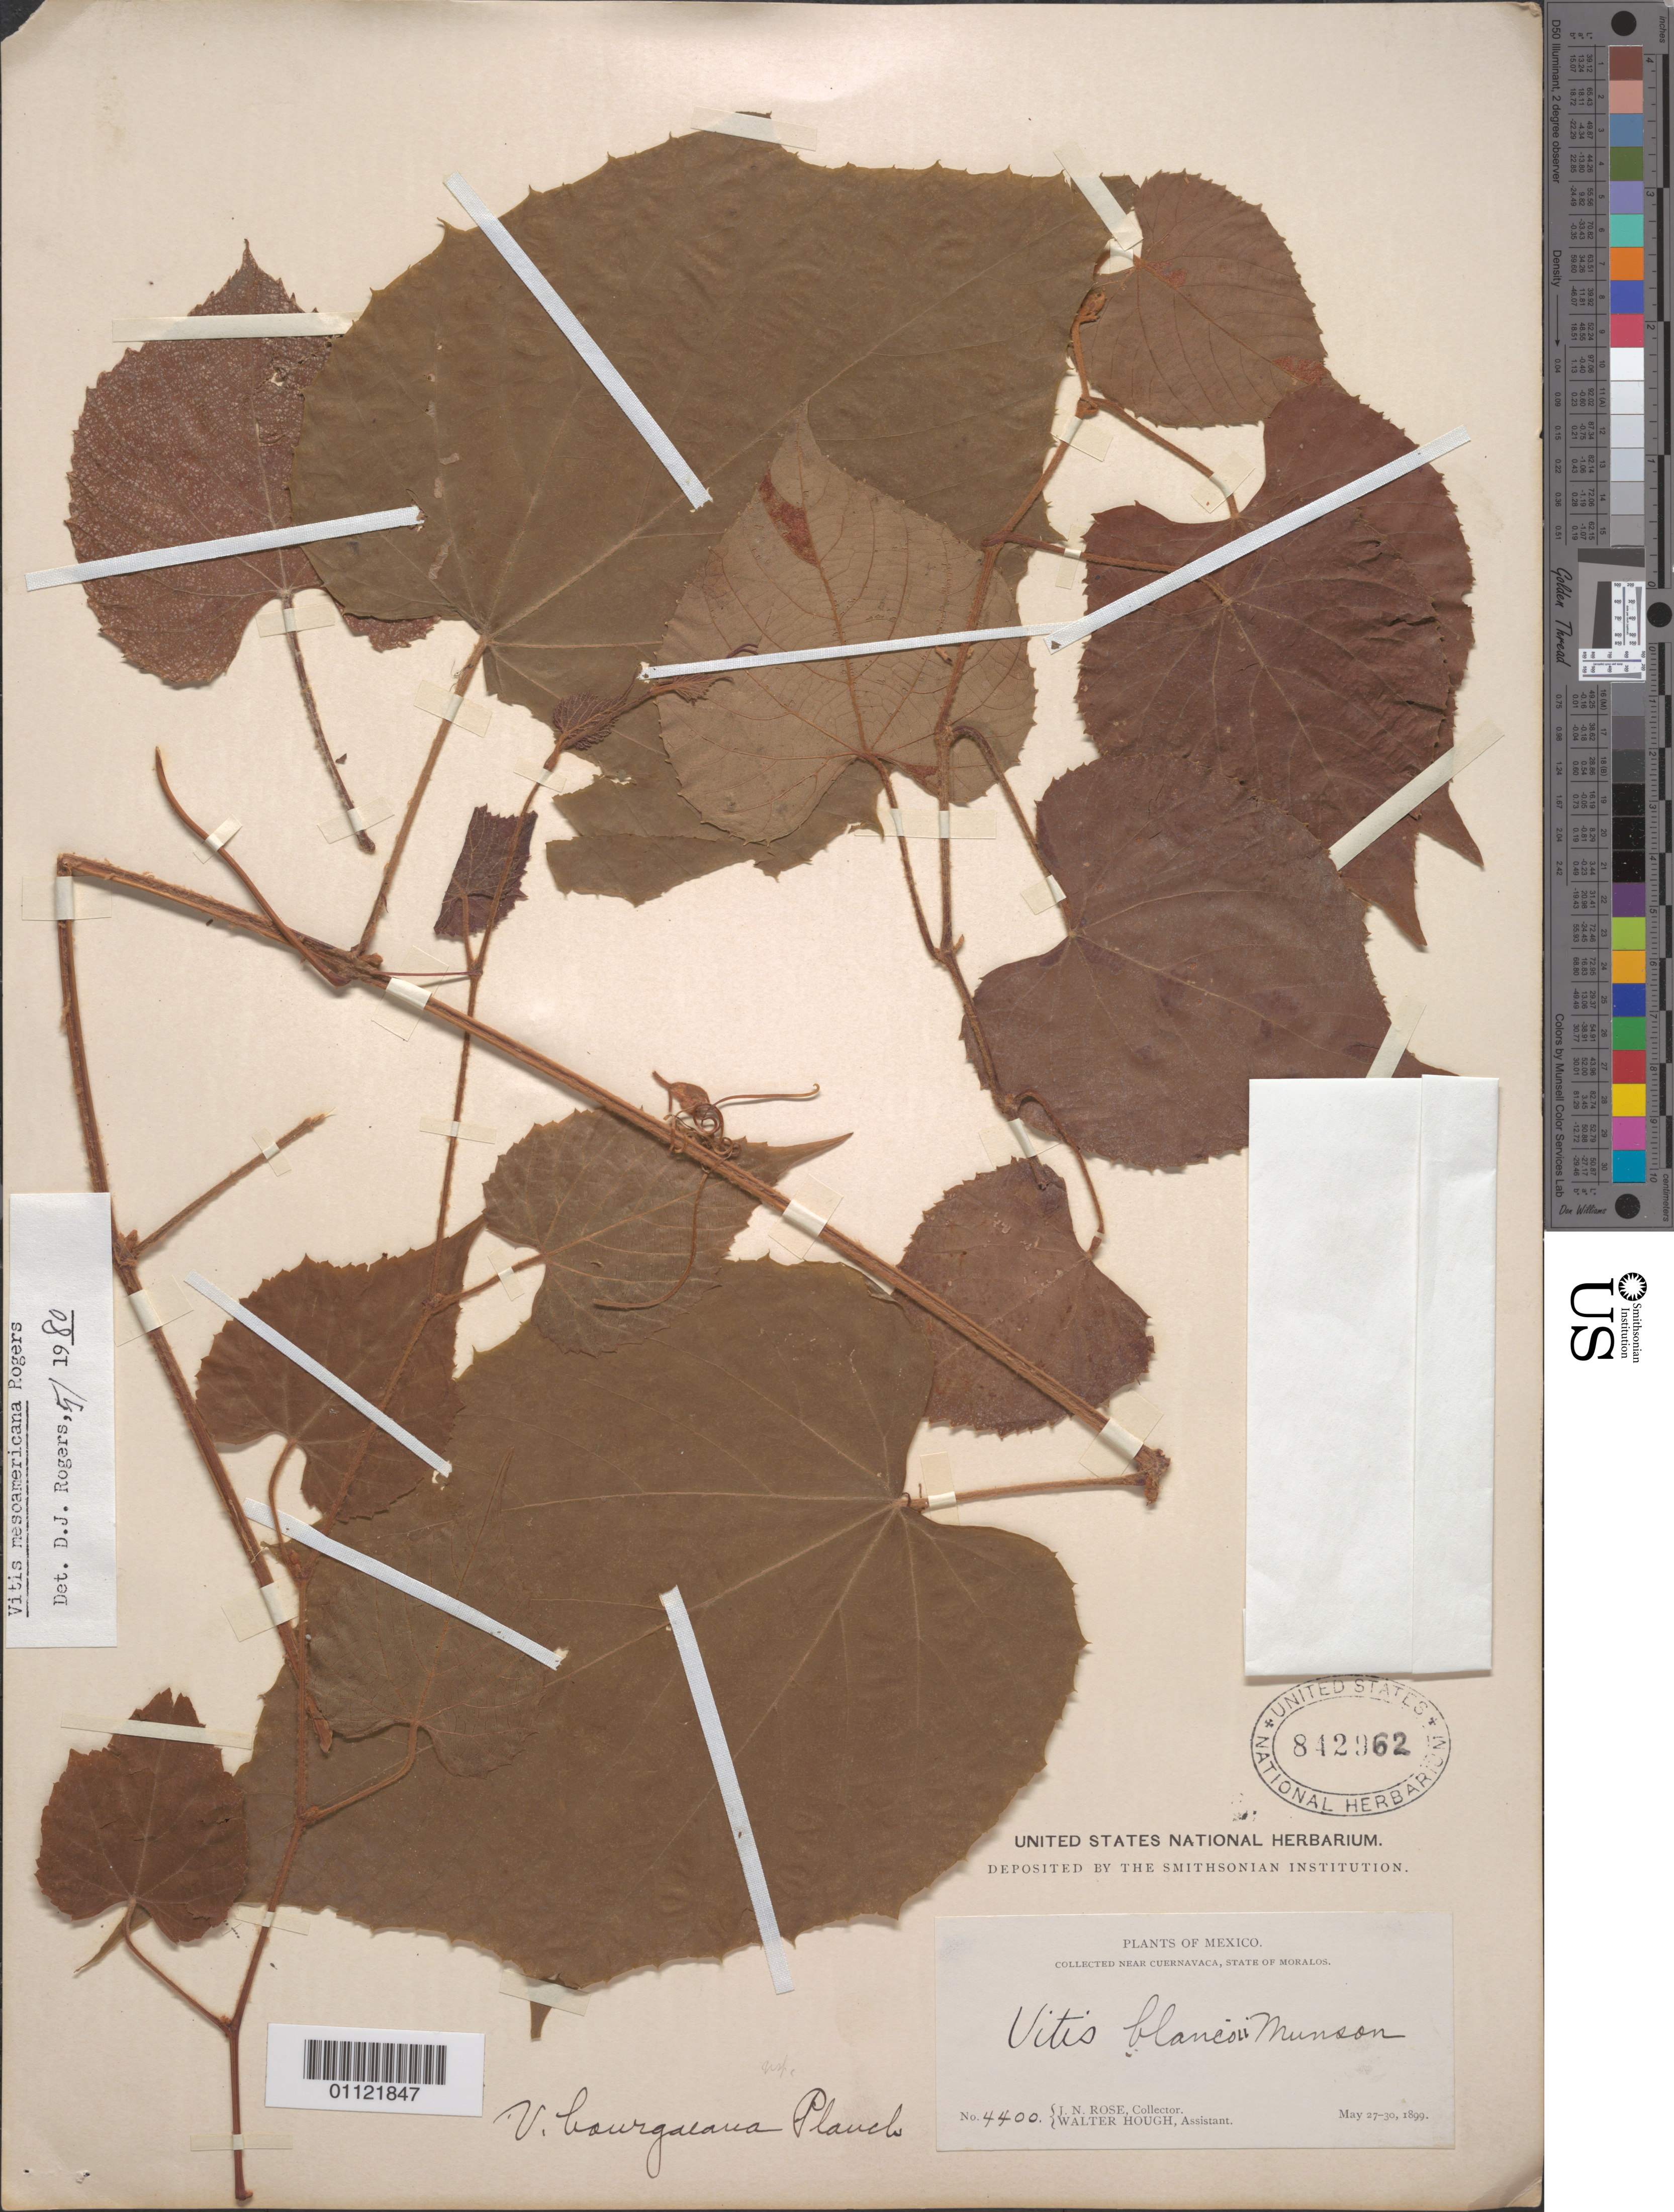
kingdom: Plantae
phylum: Tracheophyta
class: Magnoliopsida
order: Vitales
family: Vitaceae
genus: Vitis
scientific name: Vitis mesoamericana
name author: D.J. Rogers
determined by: Rogers, D. J.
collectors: J. N. Rose & W. Hough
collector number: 4400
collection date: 1899-05-27/1899-05-30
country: Mexico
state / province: Morelos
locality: Near Cuernavaca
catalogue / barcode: US 842962